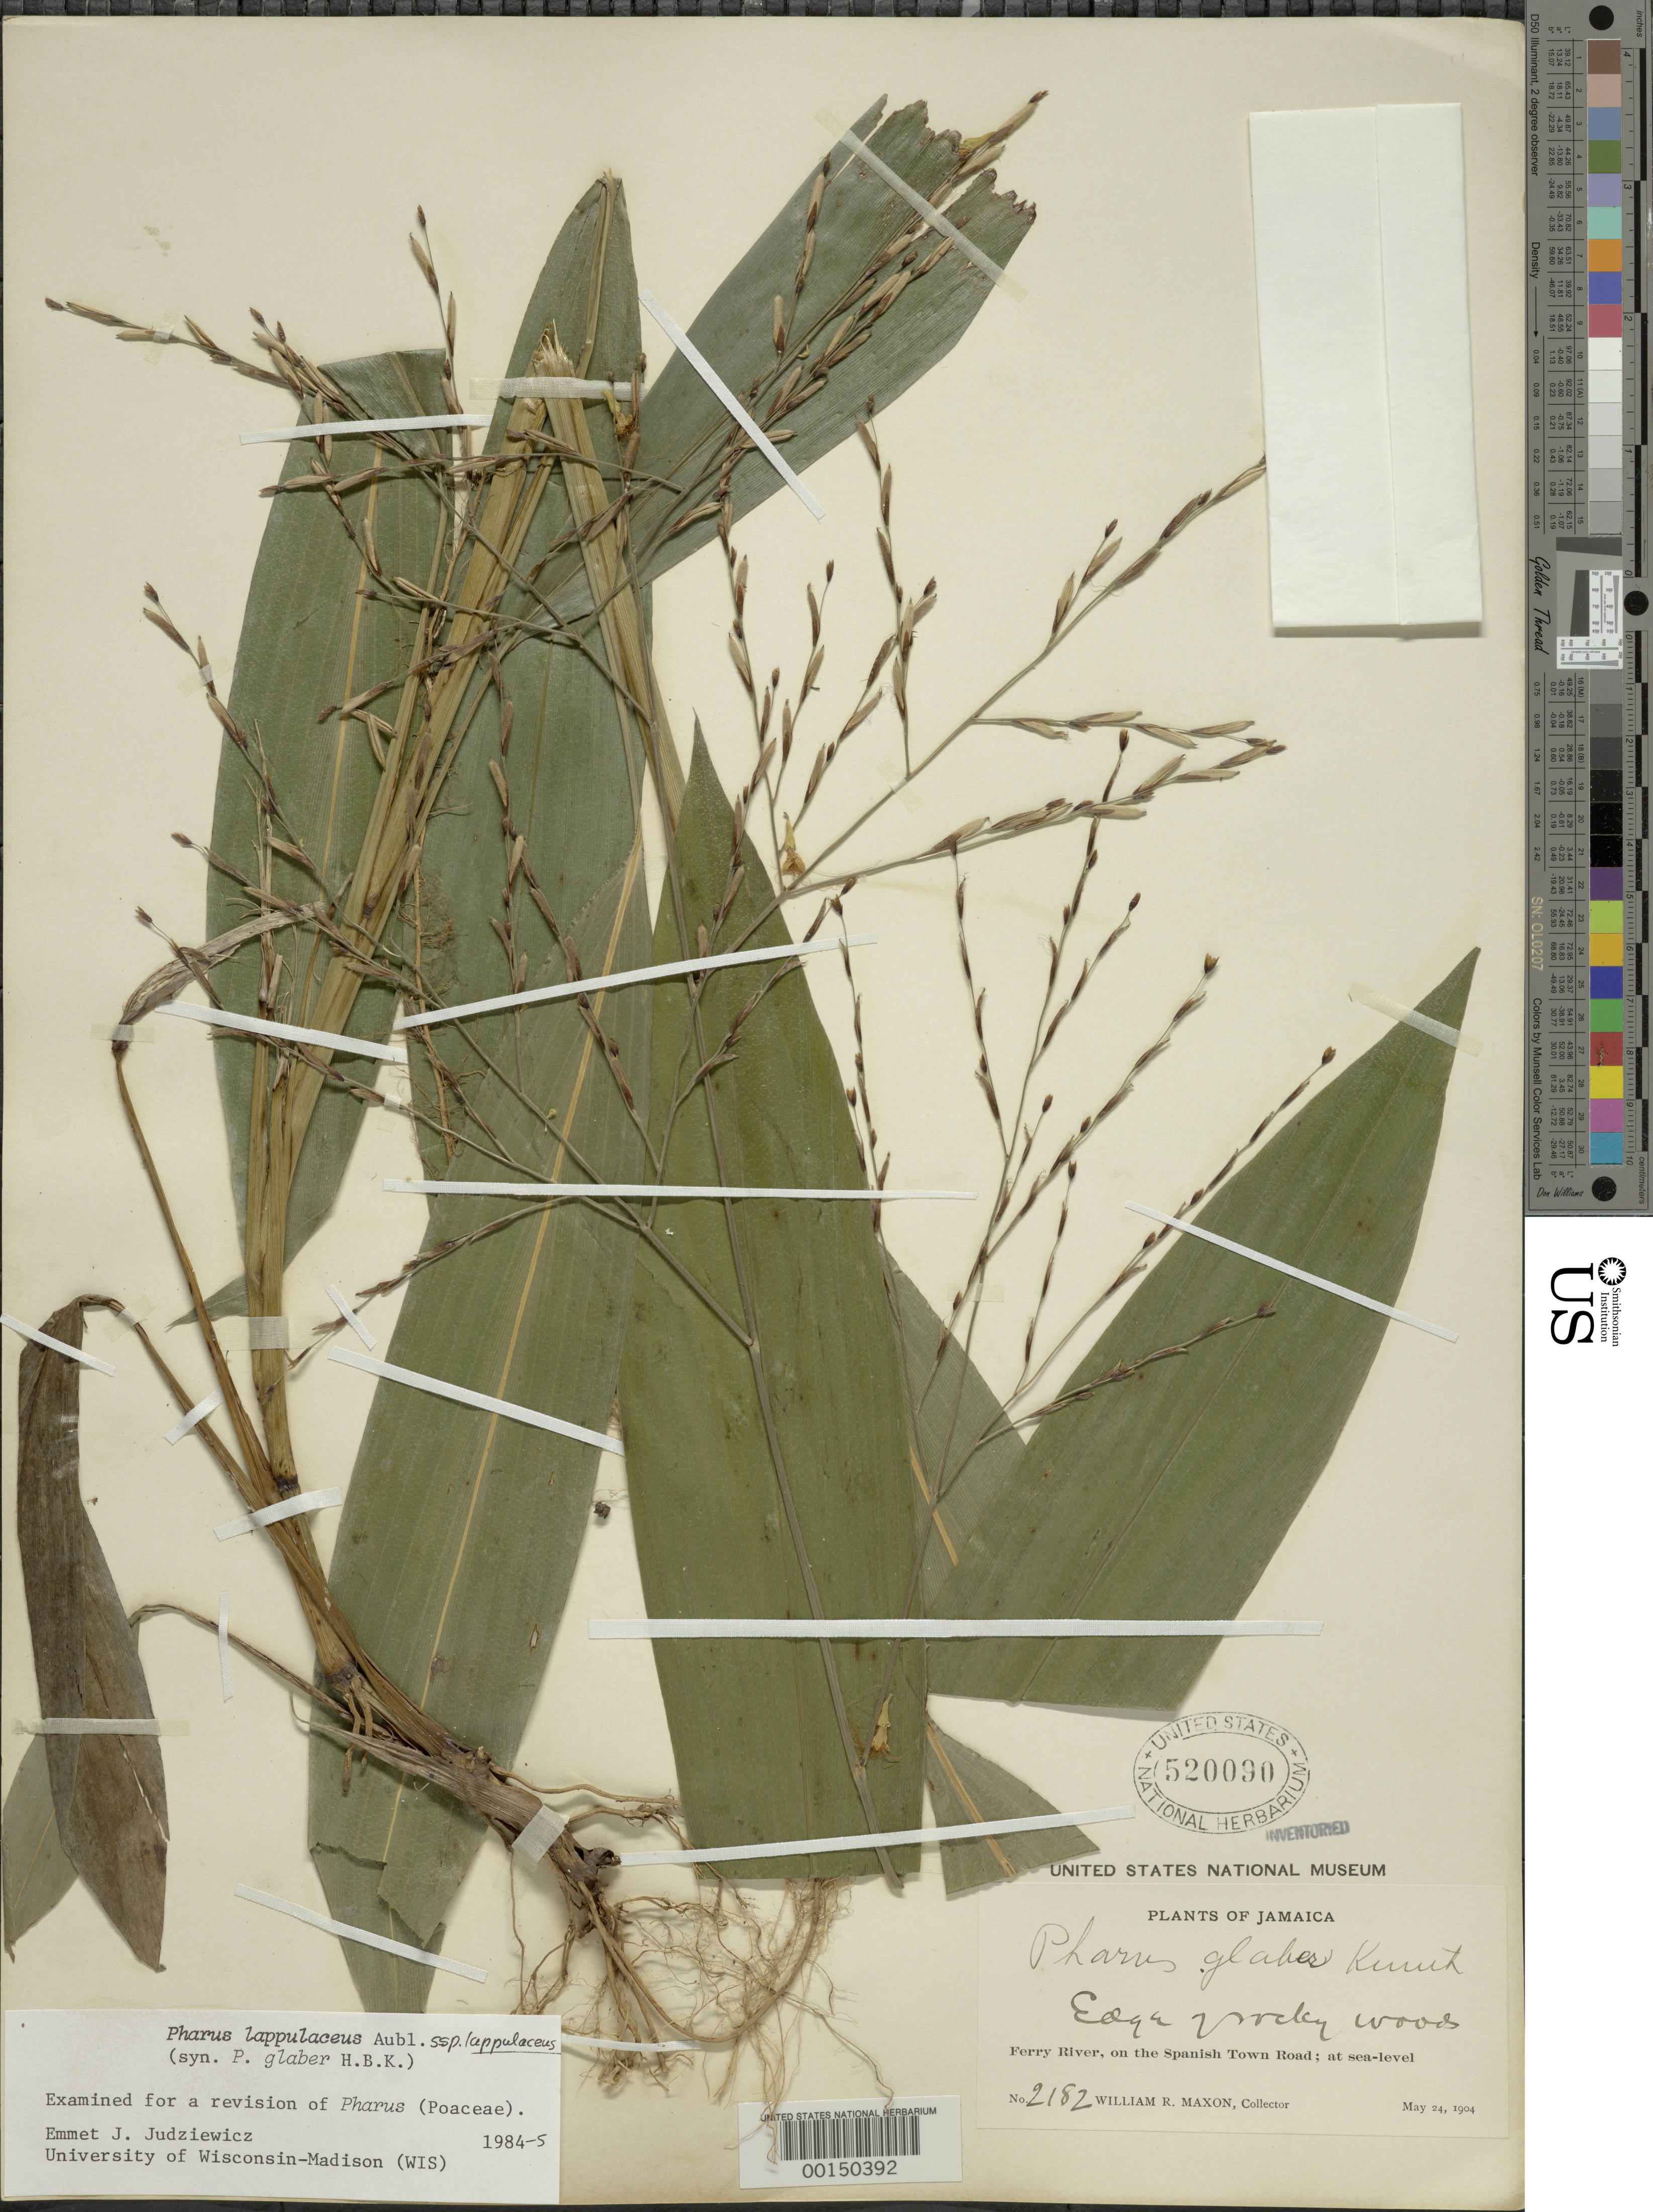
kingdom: Plantae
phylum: Tracheophyta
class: Liliopsida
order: Poales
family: Poaceae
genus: Pharus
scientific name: Pharus lappulaceus subsp. lappulaceus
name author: Aubl.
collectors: W. R. Maxon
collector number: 2182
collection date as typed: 24 May 1904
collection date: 1904-05-24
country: Jamaica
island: Greater Antilles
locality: Ferry river, spanich town road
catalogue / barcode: US 520090